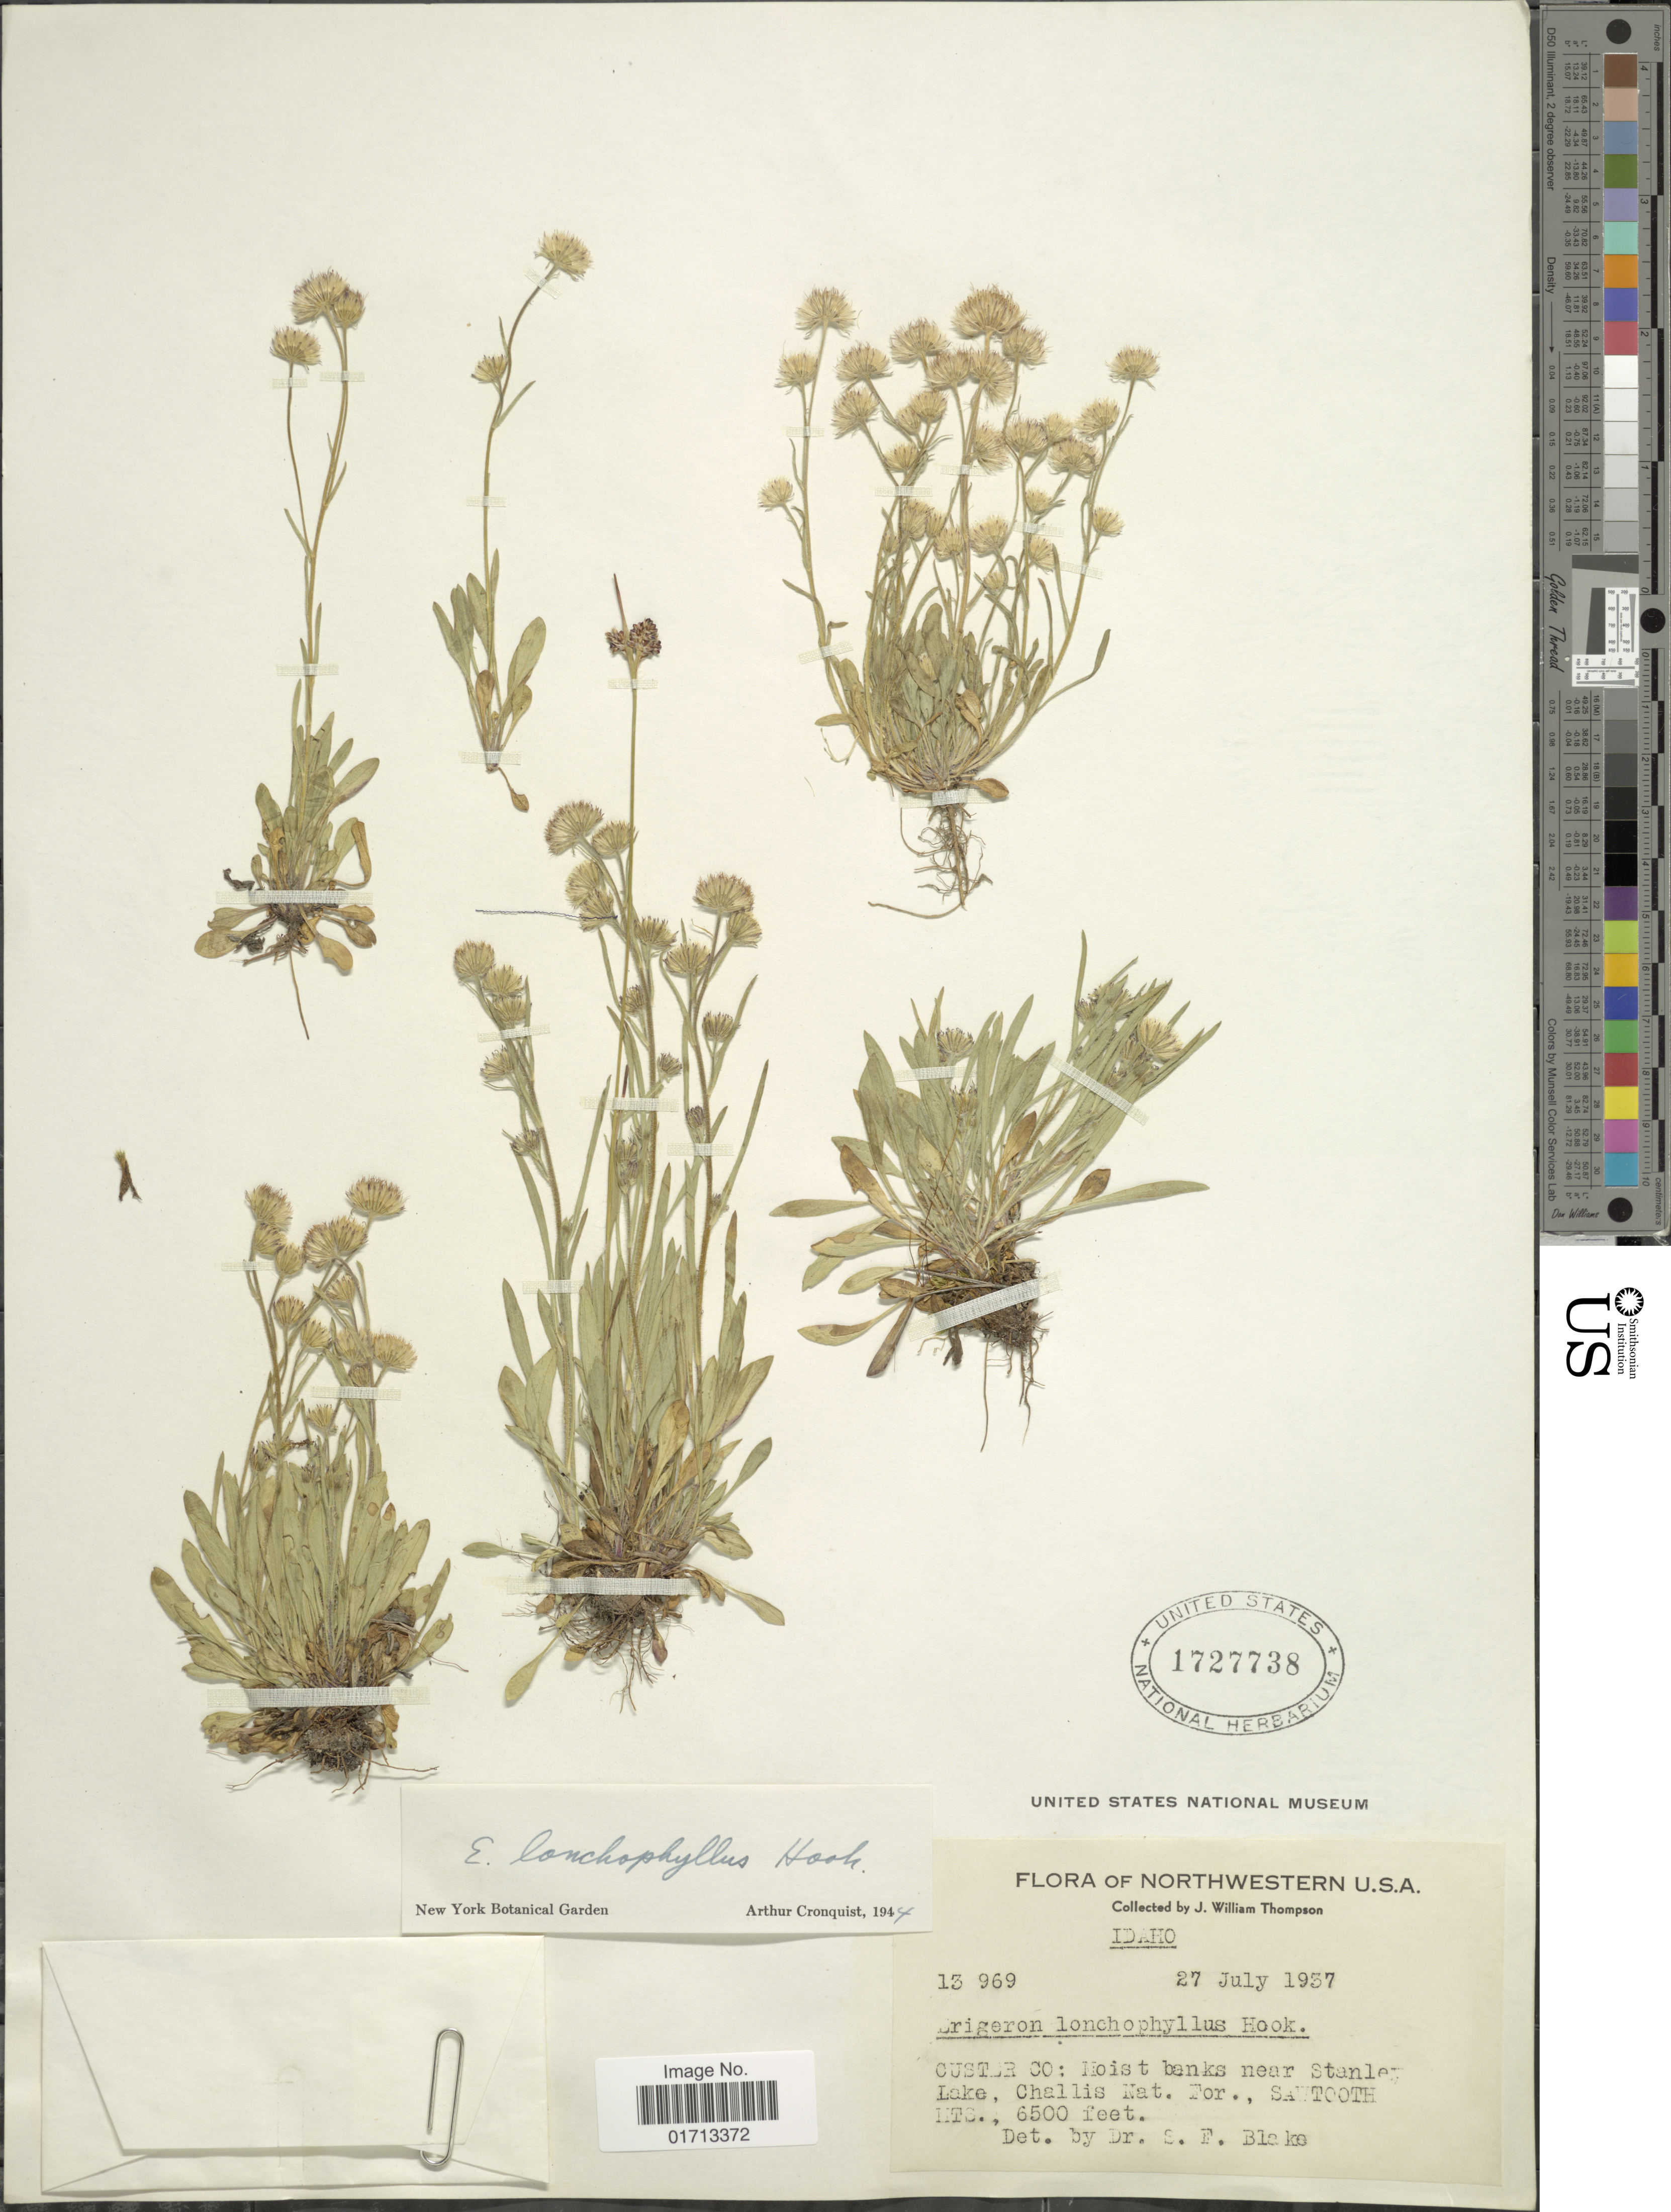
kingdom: Plantae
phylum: Tracheophyta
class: Magnoliopsida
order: Asterales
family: Asteraceae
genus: Erigeron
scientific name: Erigeron lonchophyllus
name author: Hook.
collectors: J. W. Thompson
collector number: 13969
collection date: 1937-07-27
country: United States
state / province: Idaho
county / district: Custer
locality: near Stanley Lake, Challis Nat. For., Sawtooth Mts.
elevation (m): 1981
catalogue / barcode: US 1727738